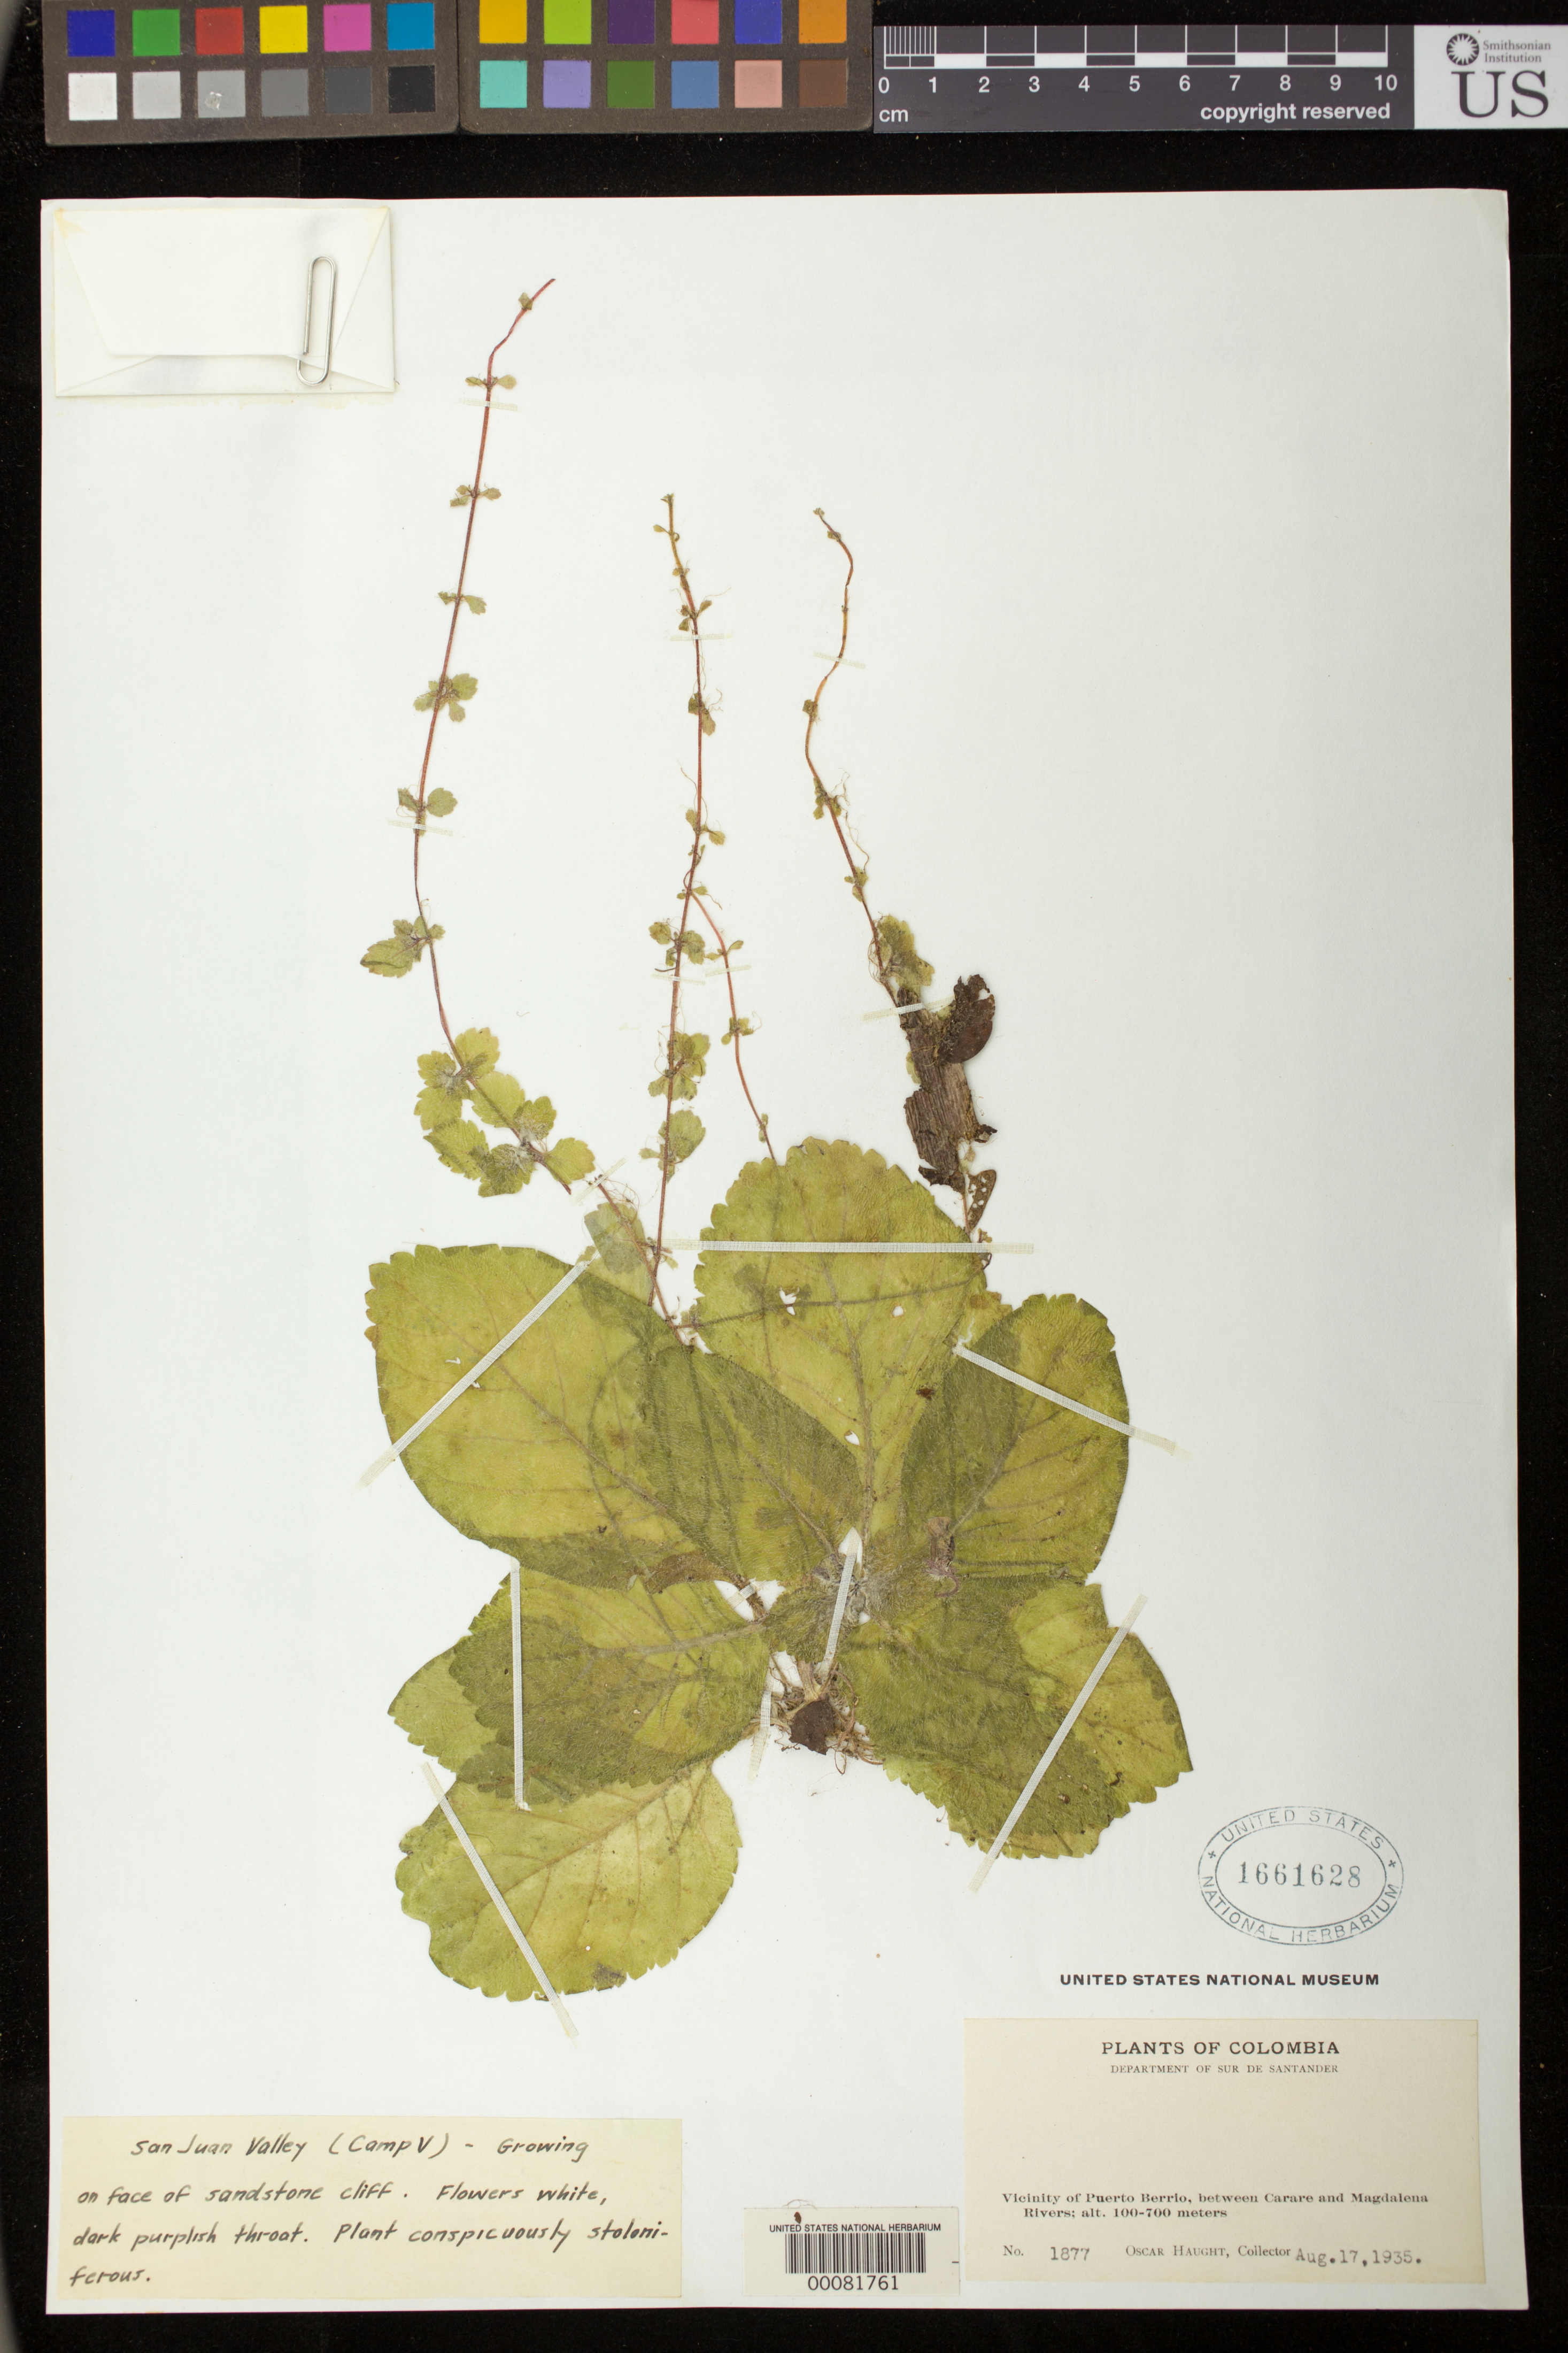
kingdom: Plantae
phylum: Tracheophyta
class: Magnoliopsida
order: Lamiales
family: Gesneriaceae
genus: Episcia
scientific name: Episcia sp.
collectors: O. L. Haught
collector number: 1877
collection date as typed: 17 Aug 1935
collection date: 1935-08-17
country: Colombia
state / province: Santander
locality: Vicinity of Puerto Berrio, between Carare and Magdalena Rivers, San Juan valley (camp V)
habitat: Growing on face of sandstone cliff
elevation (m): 100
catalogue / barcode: US 1661628